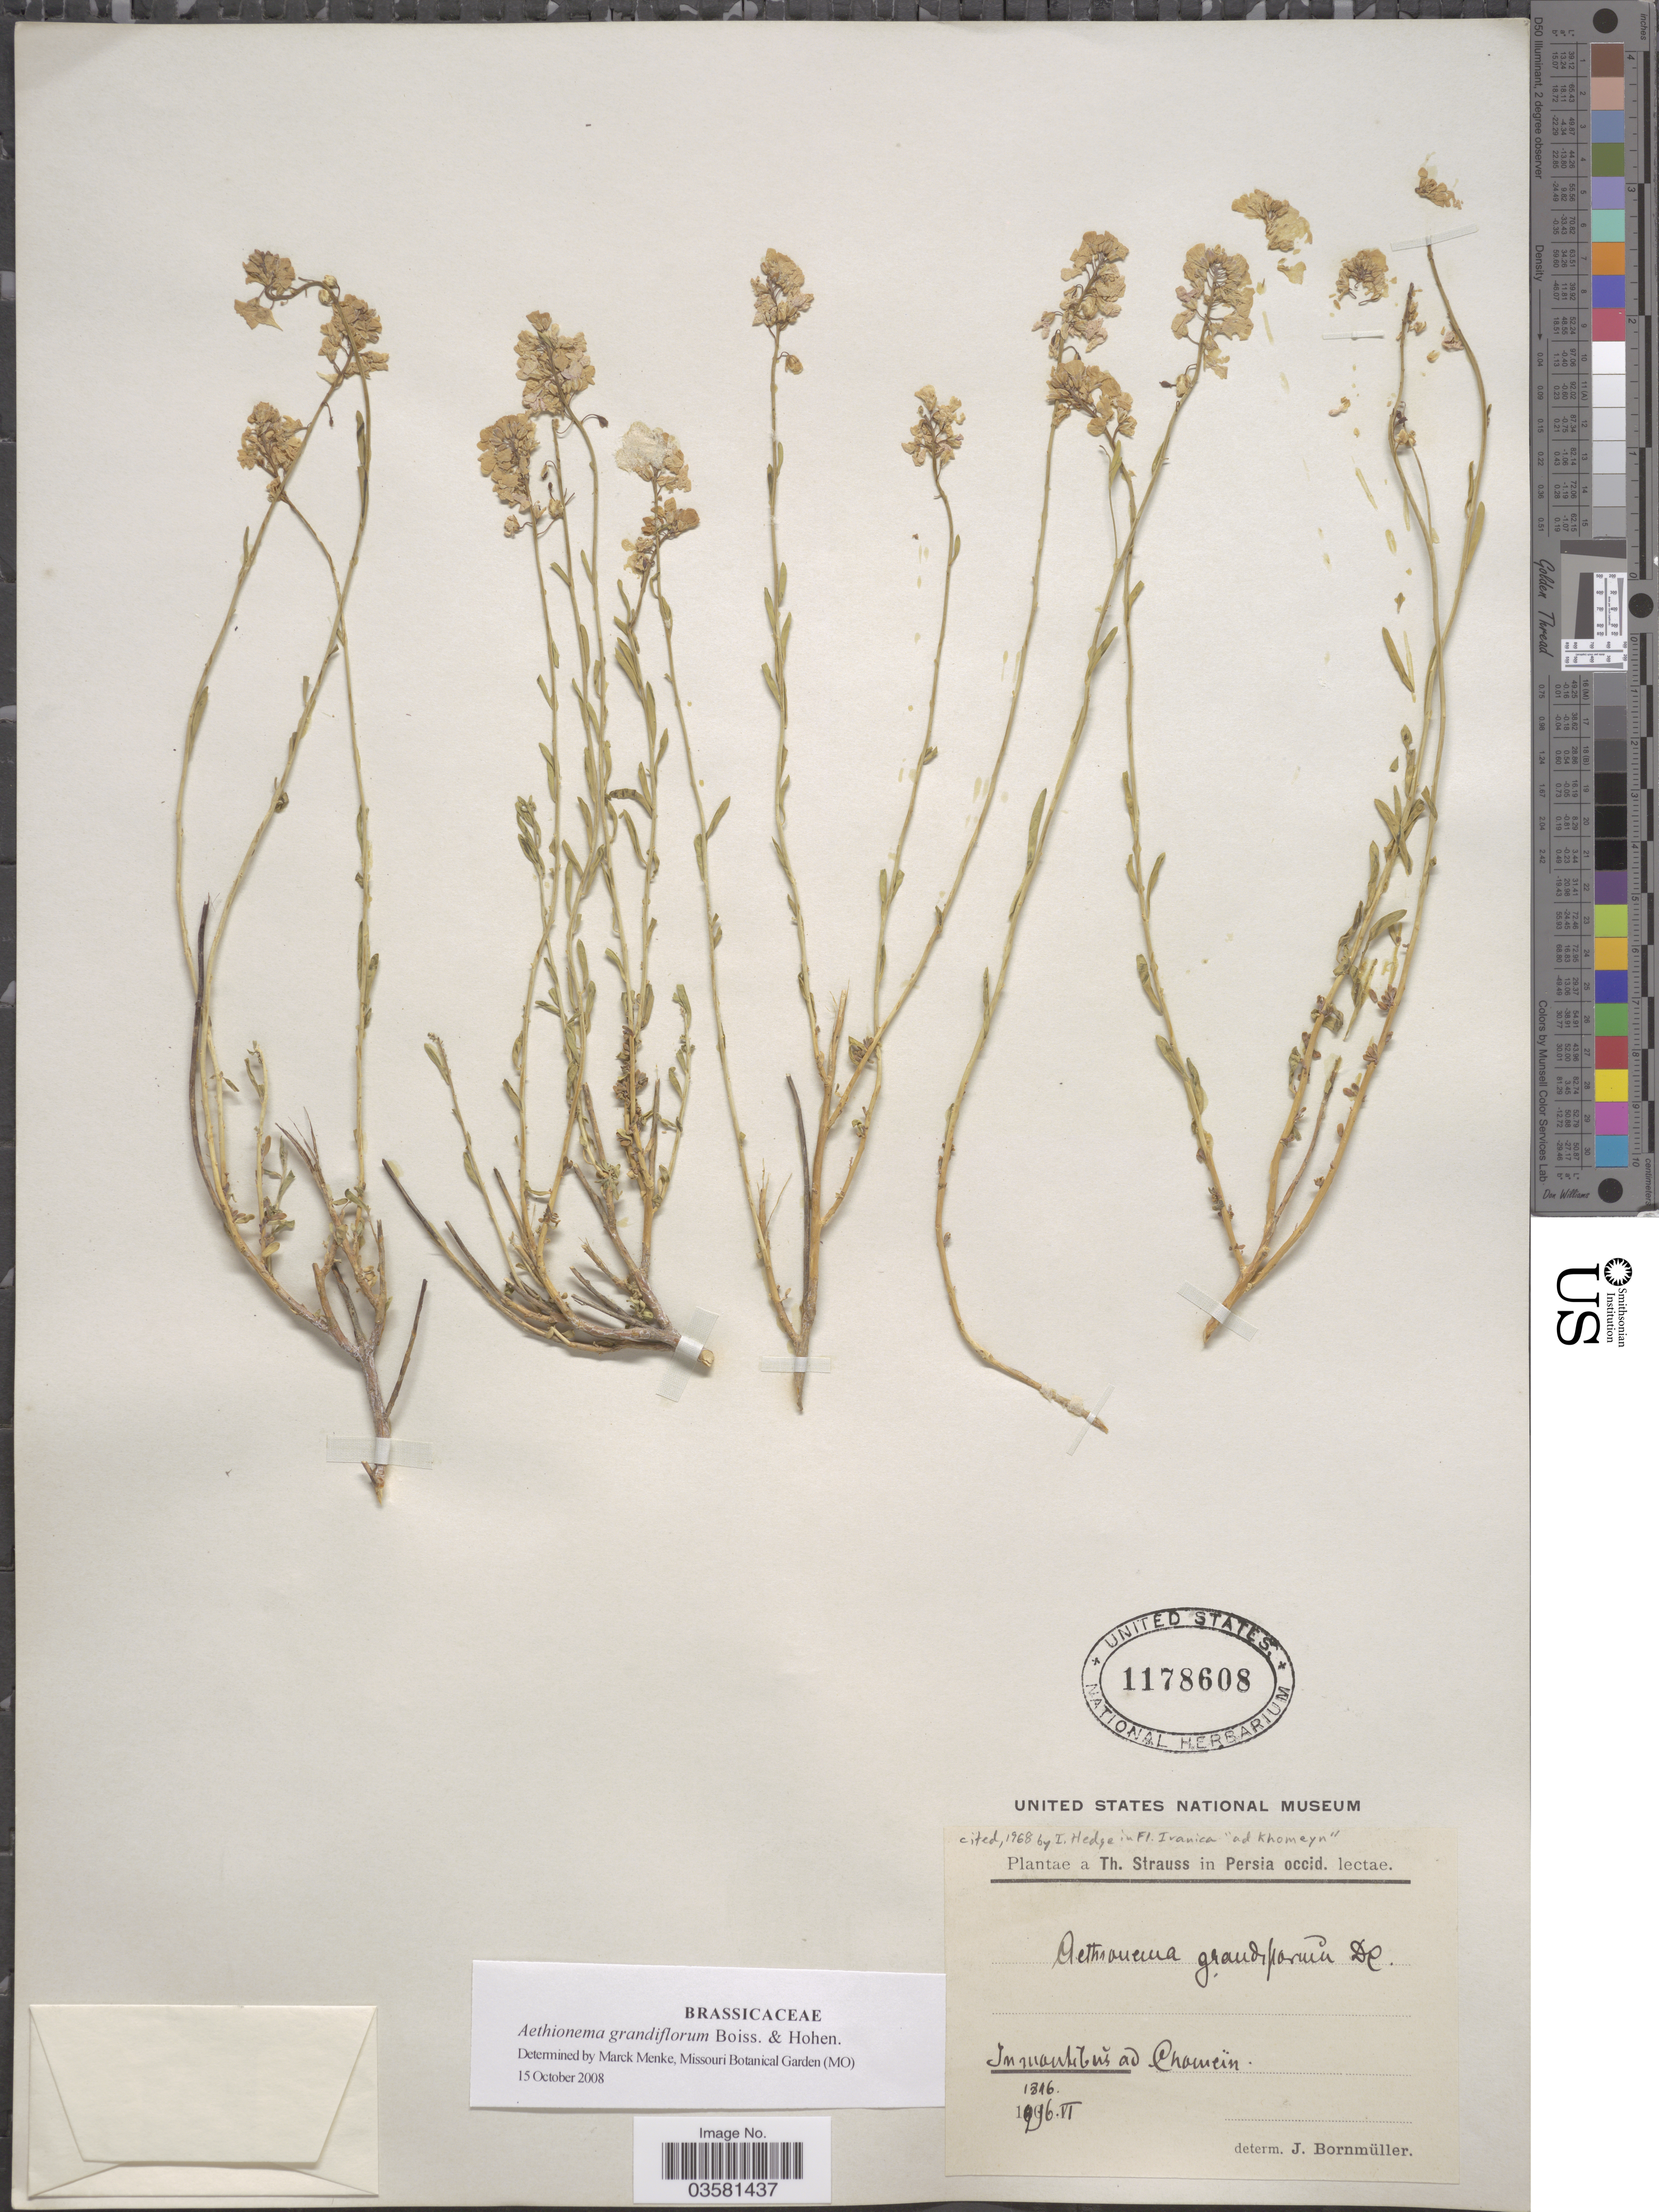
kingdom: Plantae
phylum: Tracheophyta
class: Magnoliopsida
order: Brassicales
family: Brassicaceae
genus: Aethionema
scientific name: Aethionema grandiflorum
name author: Boiss. & Hohen.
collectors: T. Strauss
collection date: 1996-06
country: Iran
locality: Persia occid. In montibus ad Chomeïn [interpreted].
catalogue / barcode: US 1178608